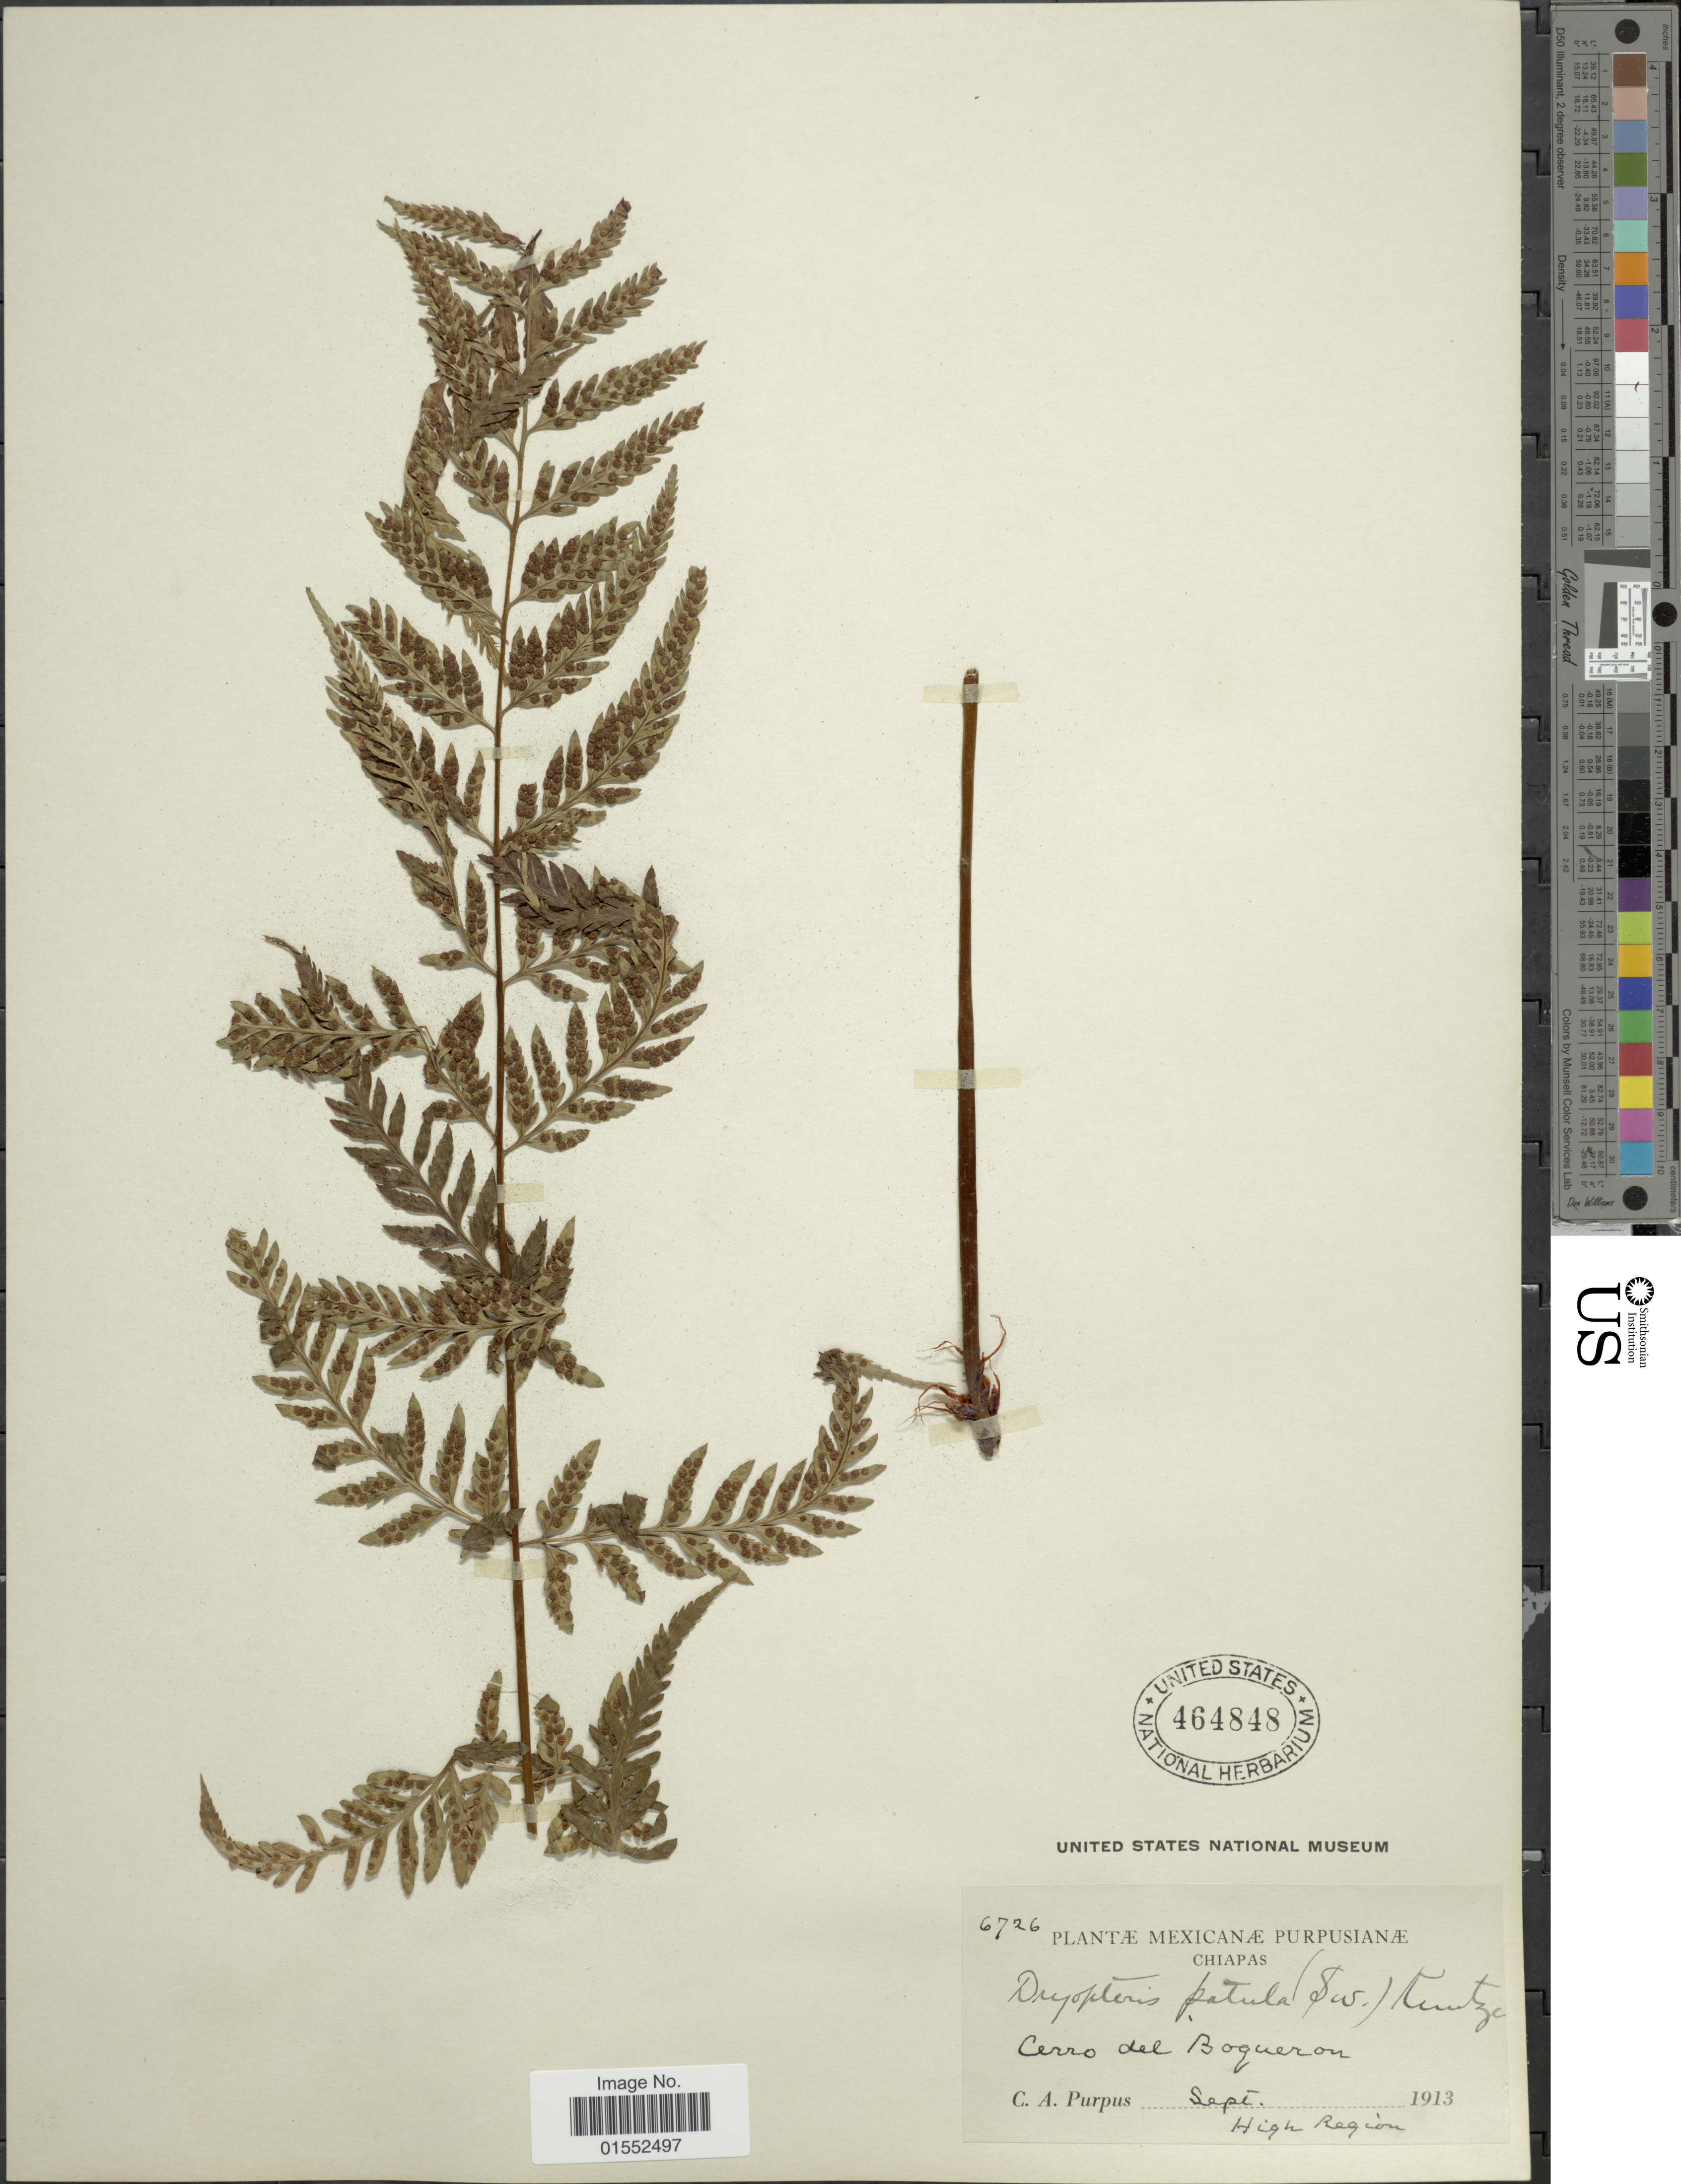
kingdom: Plantae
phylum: Tracheophyta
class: Polypodiopsida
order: Polypodiales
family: Dryopteridaceae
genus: Dryopteris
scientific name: Dryopteris patula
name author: (Sw.) Underw.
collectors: C. A. Purpus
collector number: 6726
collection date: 1913-09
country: Mexico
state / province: Chiapas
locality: Chiapas. Cerro del Boqueron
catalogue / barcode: US 464848